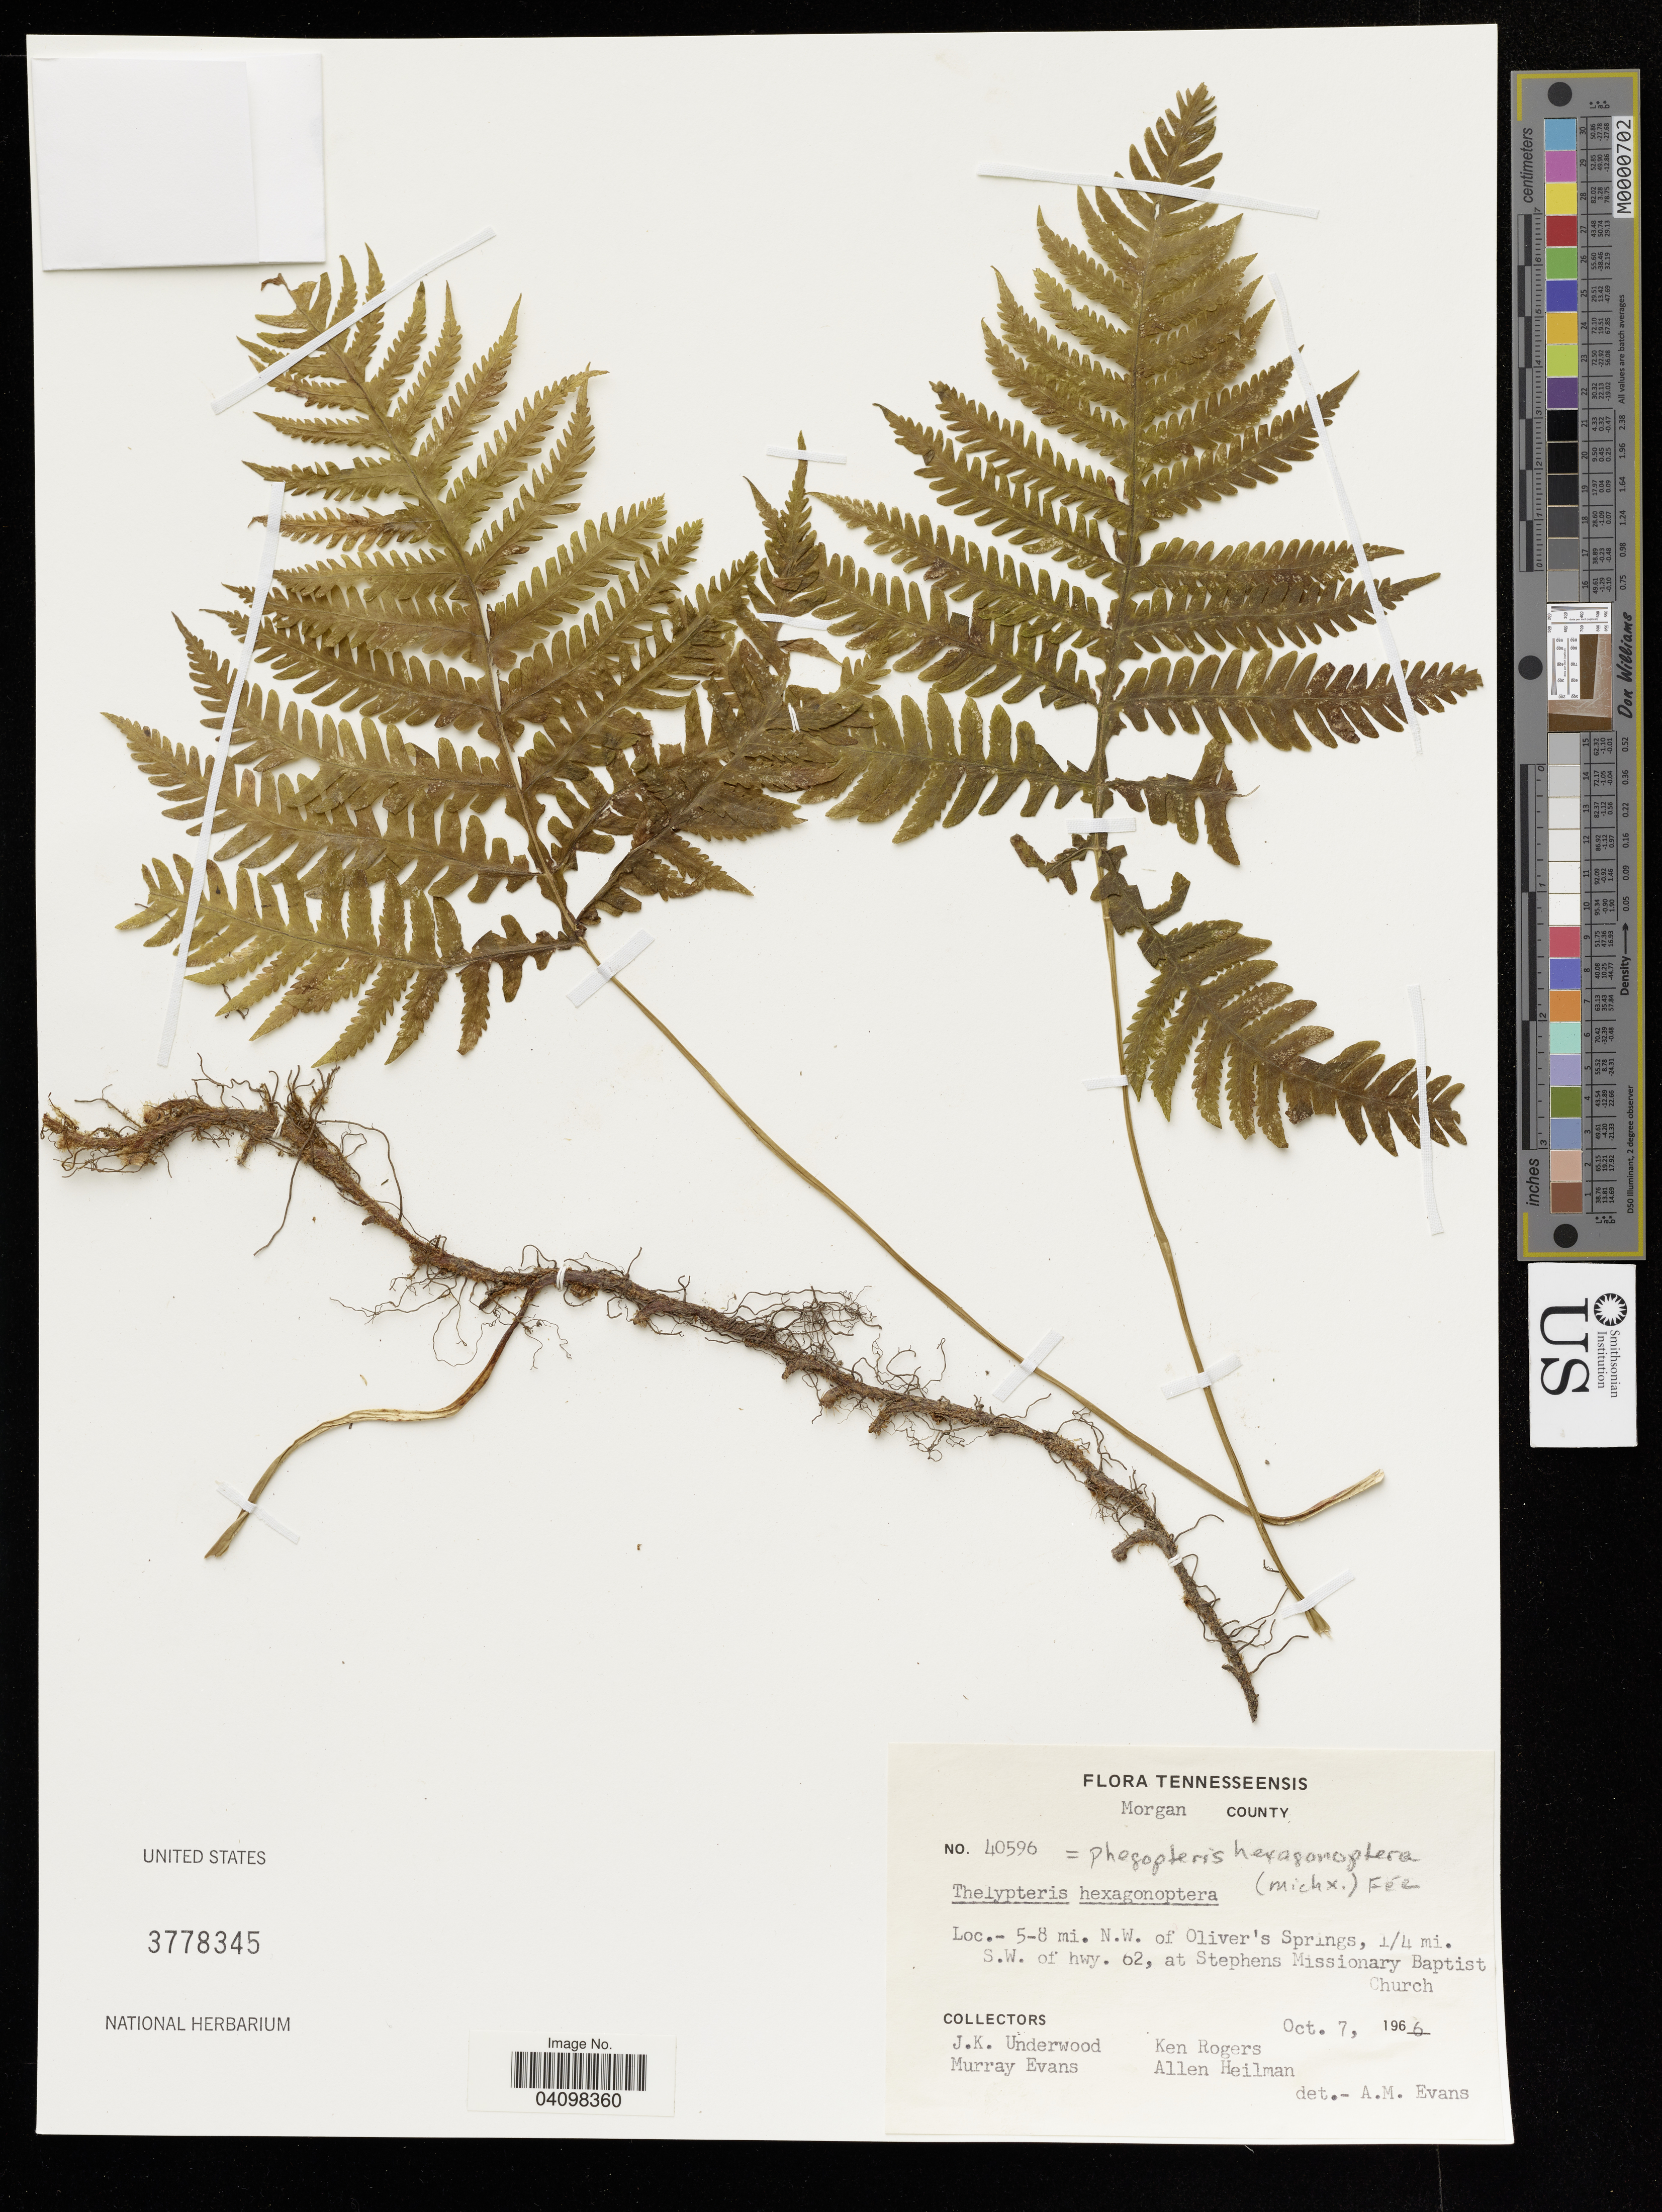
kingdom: Plantae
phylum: Tracheophyta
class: Polypodiopsida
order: Polypodiales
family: Thelypteridaceae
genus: Thelypteris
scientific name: Thelypteris hexagonoptera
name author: (Michx.) Weath.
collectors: J. K. Underwood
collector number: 40596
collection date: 1966-10-07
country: United States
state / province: Tennessee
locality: Morgan County. 5-8 mi. N.W. of Oliver's Springs, 1/4 mi. S.W. of hwy. 62, at Stephens Missionary Baptist Church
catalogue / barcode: US 3778345